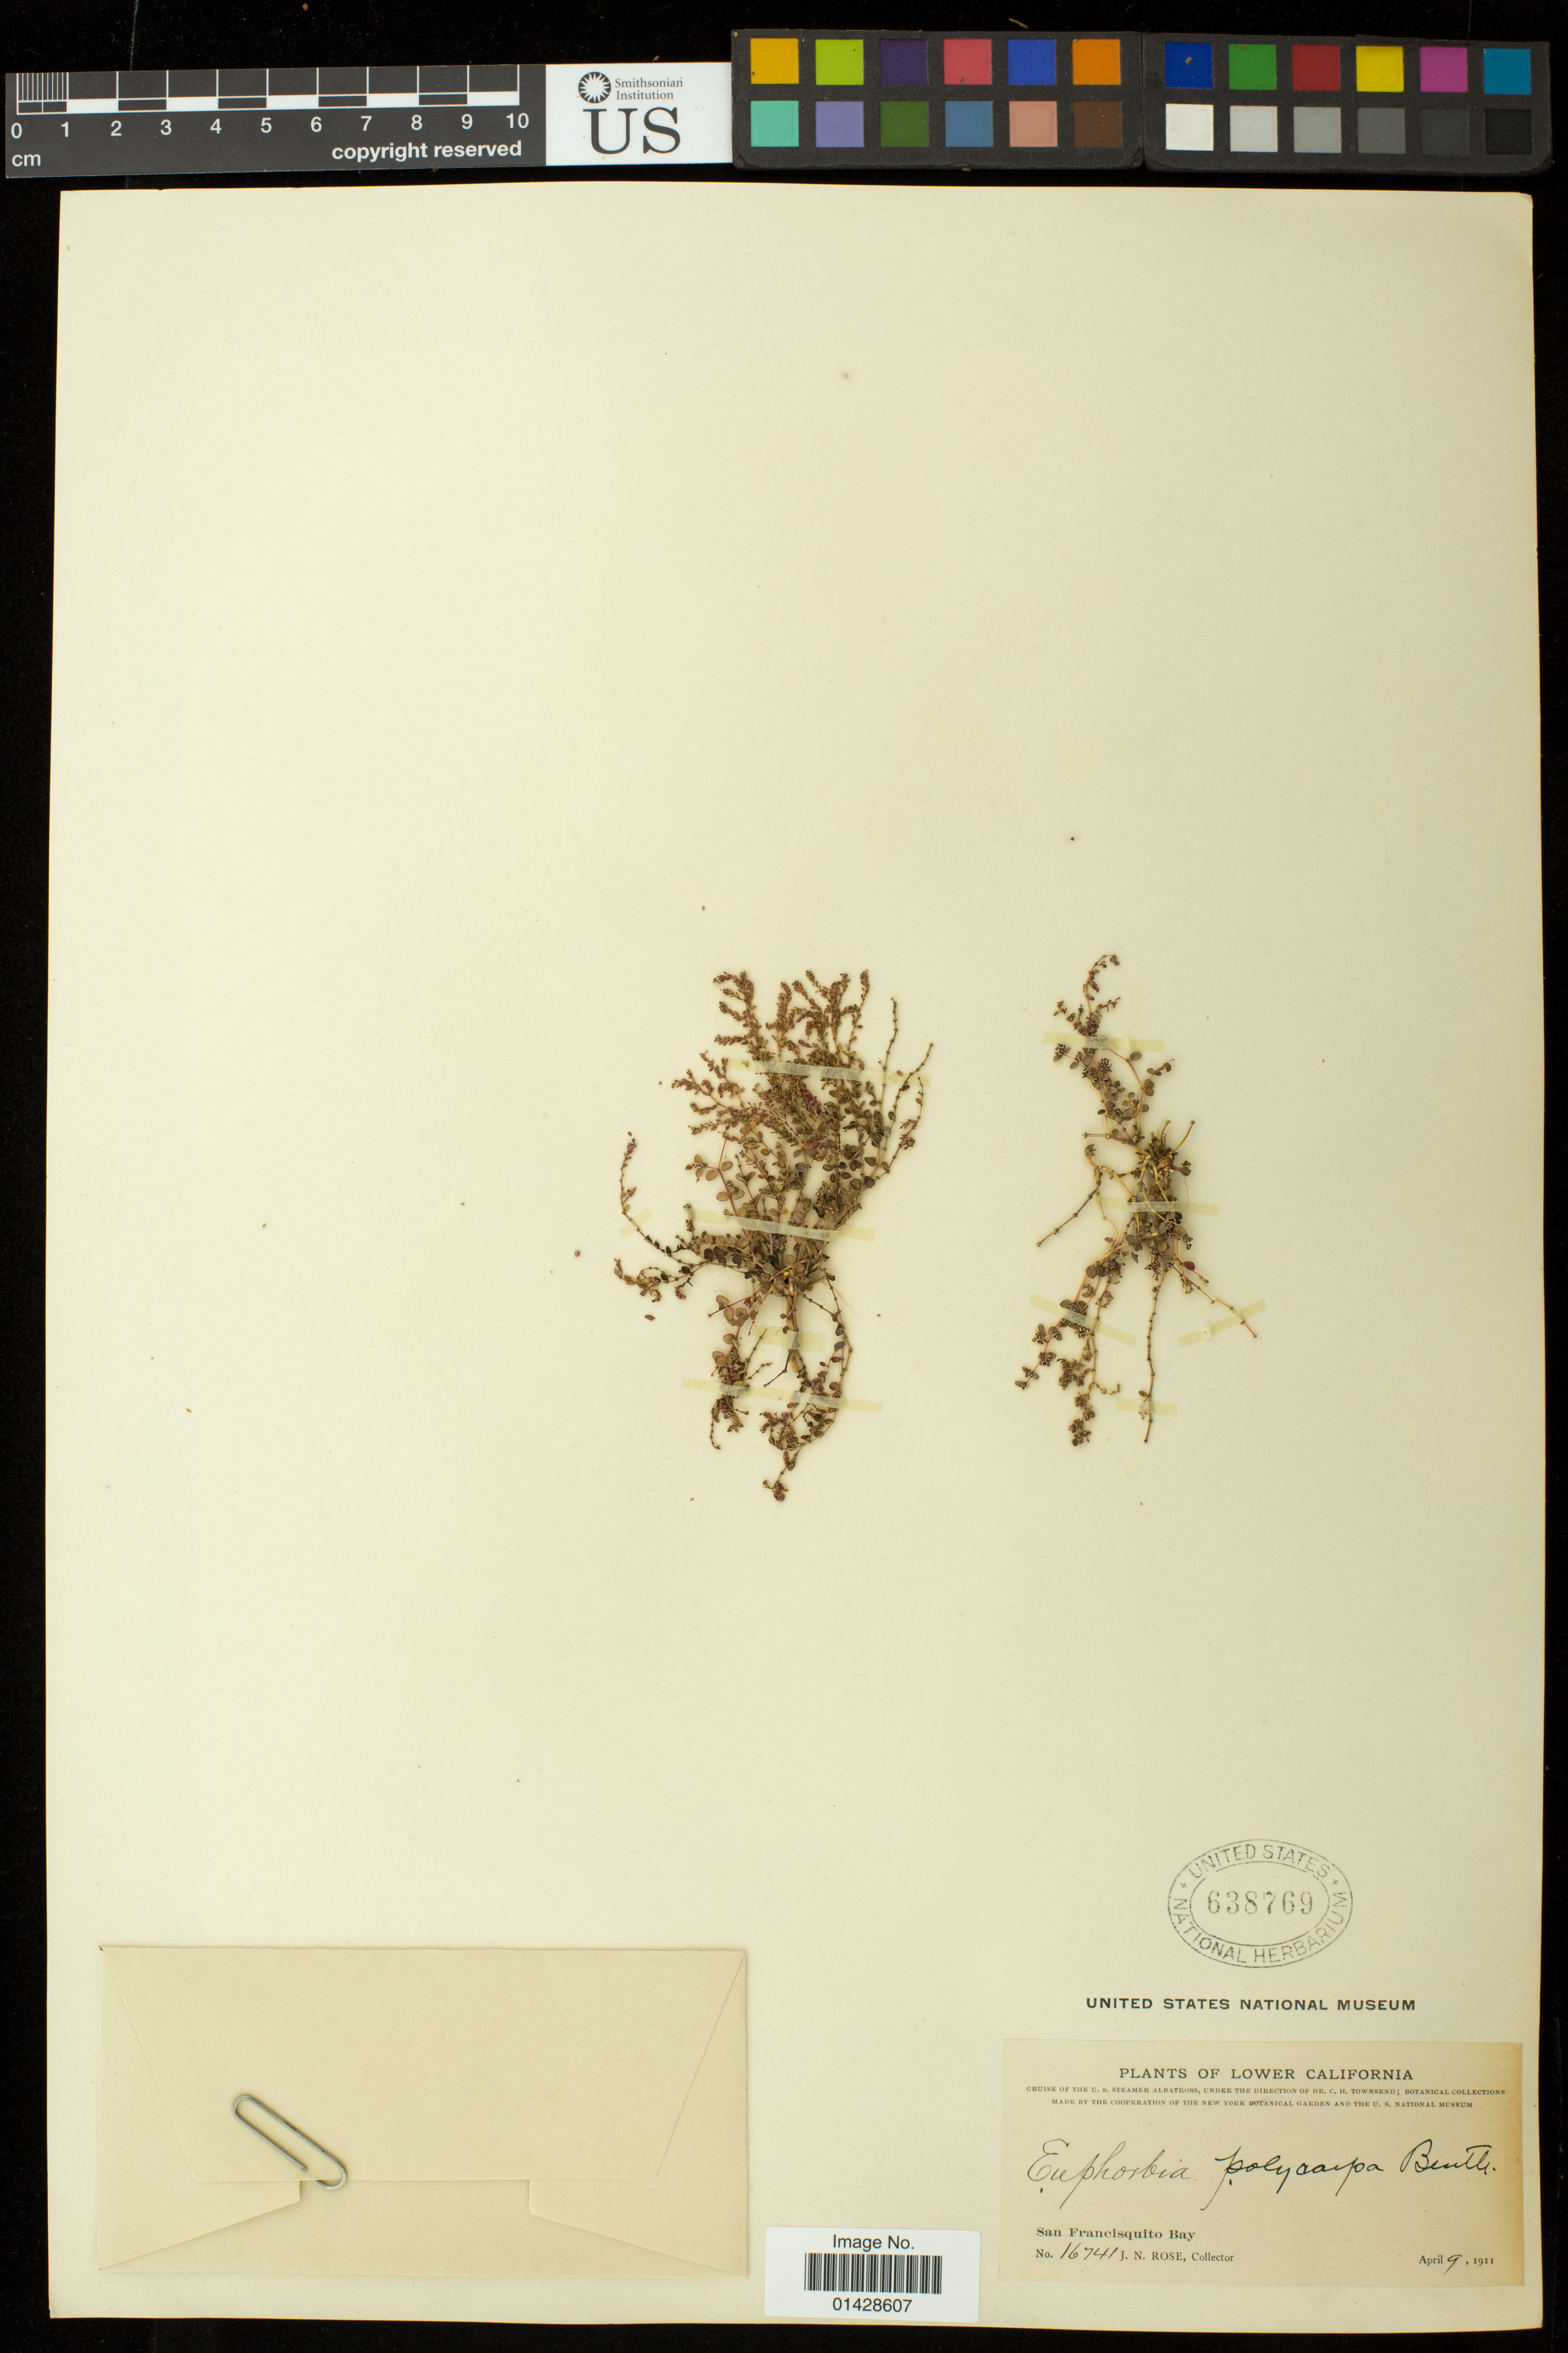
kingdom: Plantae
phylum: Tracheophyta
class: Magnoliopsida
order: Malpighiales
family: Euphorbiaceae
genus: Euphorbia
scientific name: Euphorbia polycarpa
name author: Benth.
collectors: J. N. Rose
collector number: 16741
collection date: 1911-04-09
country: Mexico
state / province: Baja California Sur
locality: San Francisquito Bay, Lower California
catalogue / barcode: US 638769